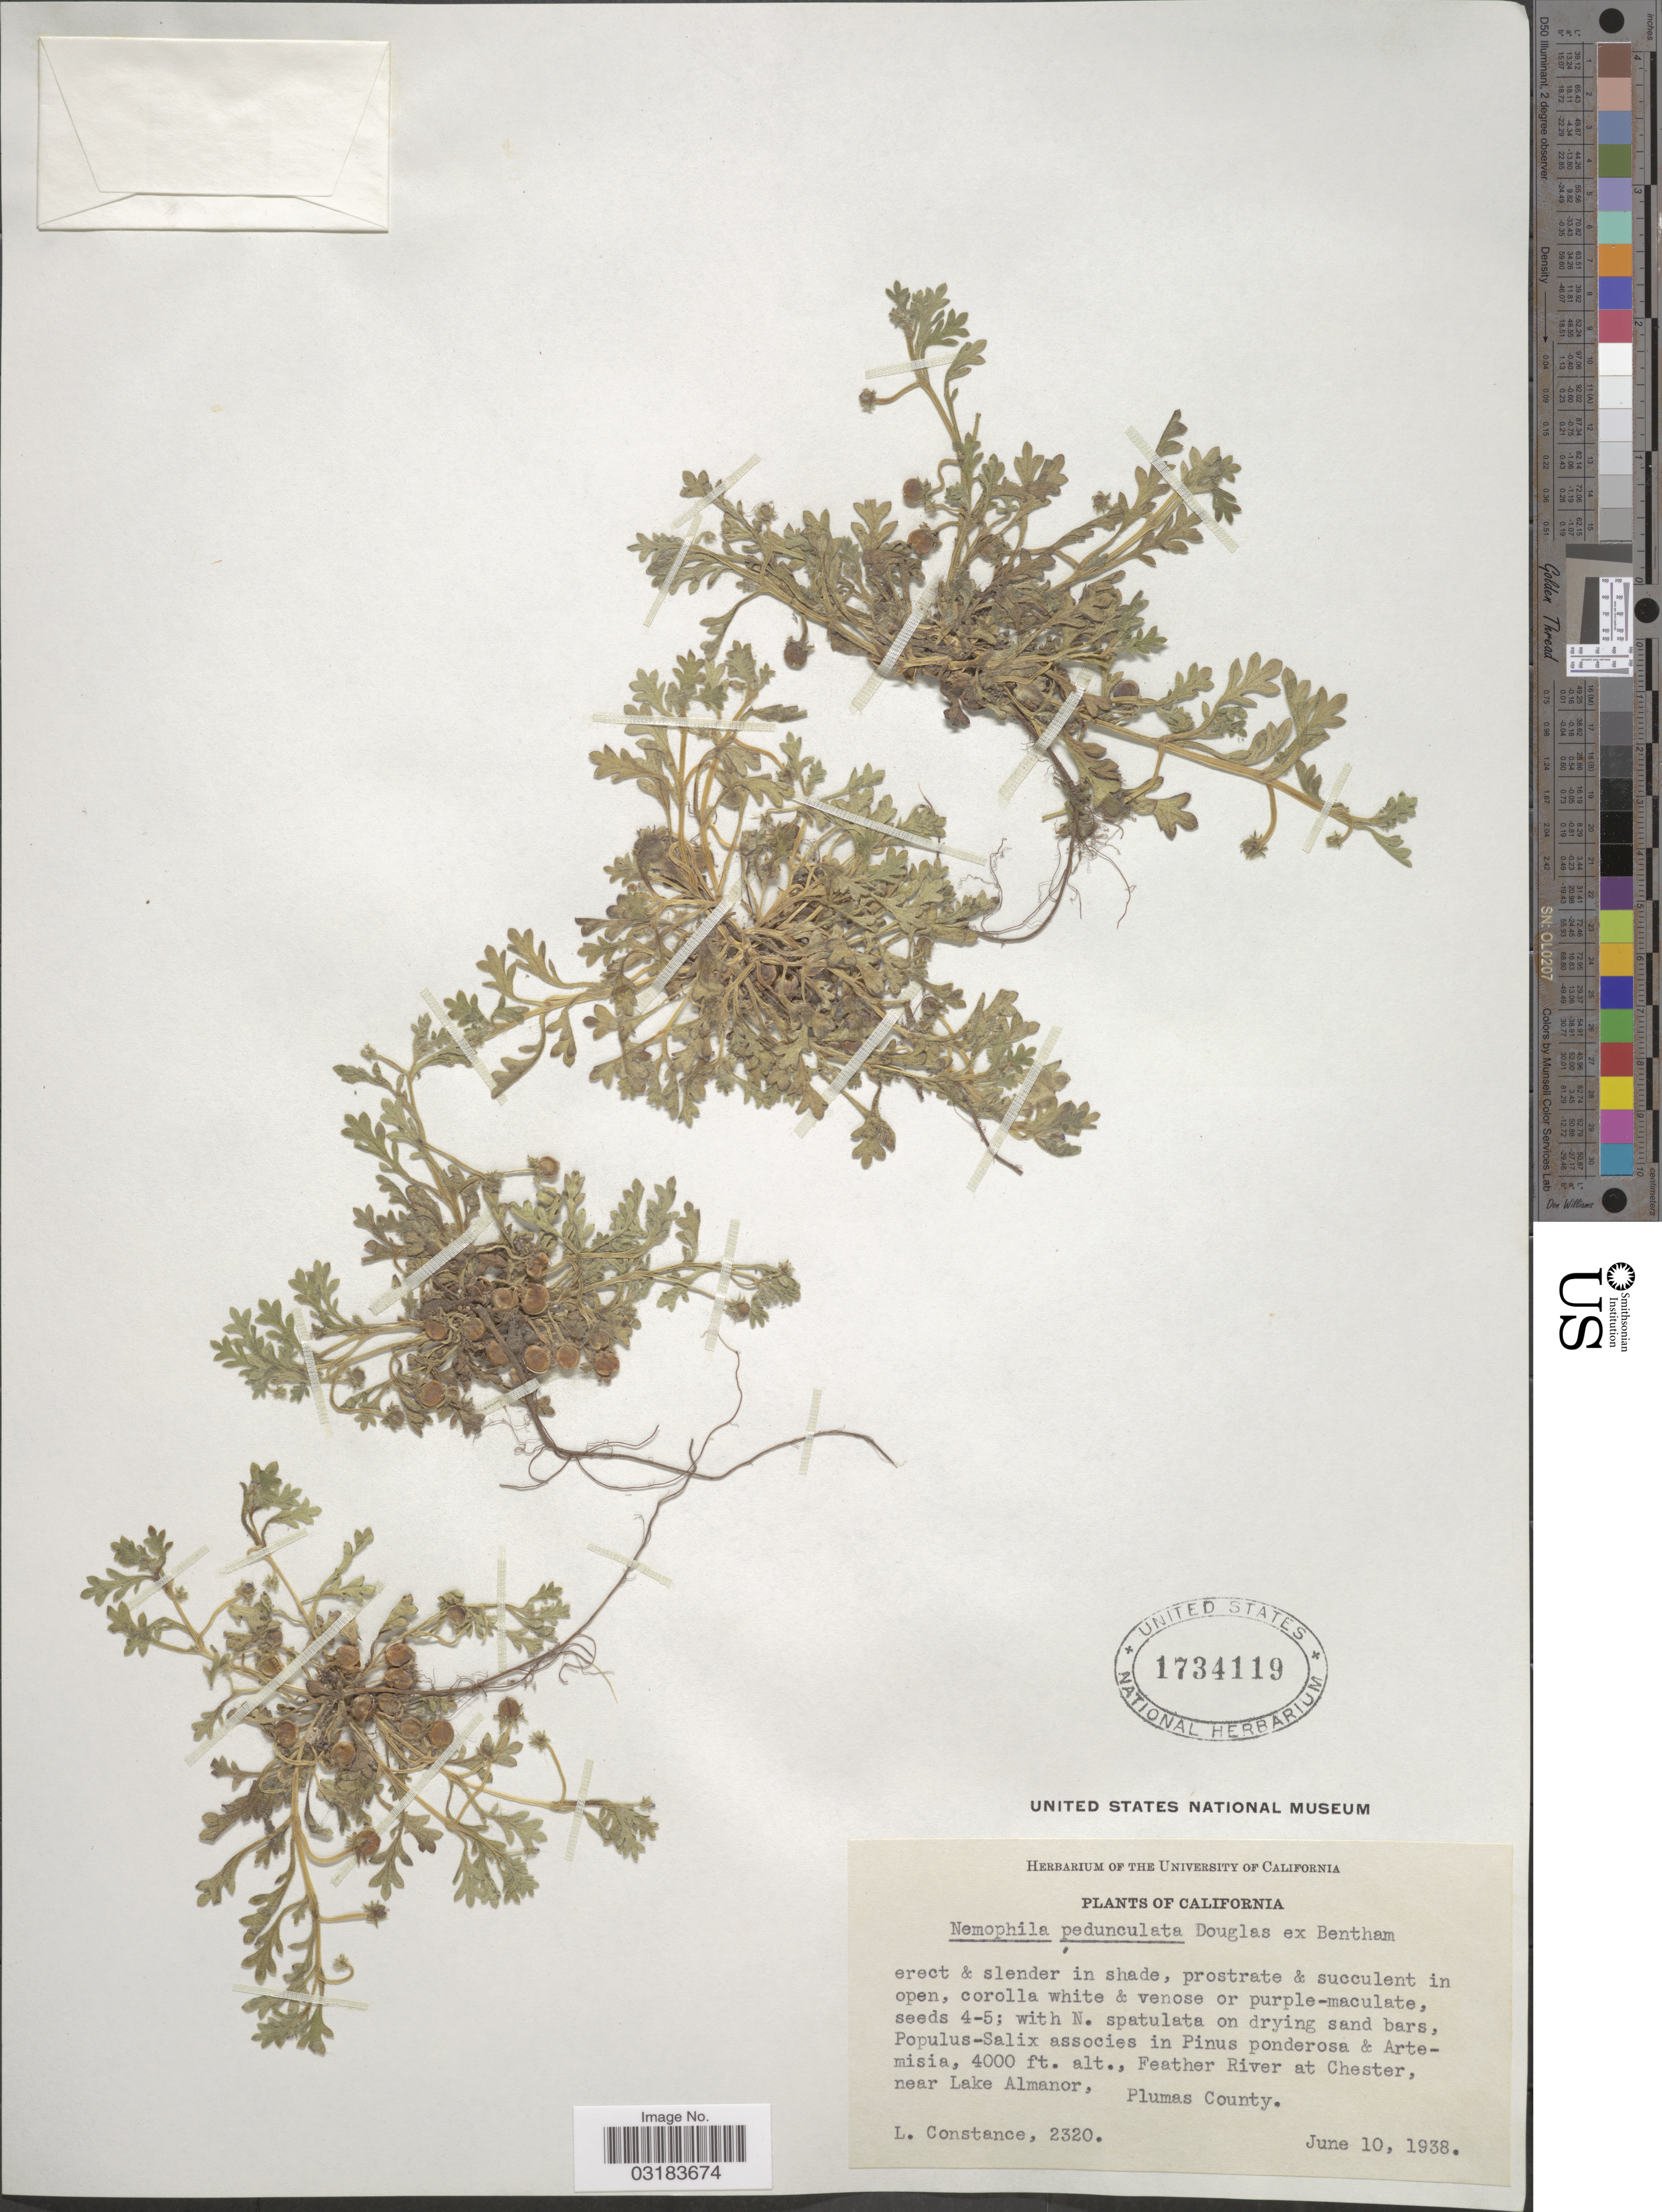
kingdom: Plantae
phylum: Tracheophyta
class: Magnoliopsida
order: Boraginales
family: Hydrophyllaceae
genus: Nemophila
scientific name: Nemophila pedunculata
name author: Douglas ex Benth.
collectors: L. Constance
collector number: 2320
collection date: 1938-06-10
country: United States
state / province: California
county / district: Plumas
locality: Feather River at Chester, near Lake Almanor, Plumas County.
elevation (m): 1219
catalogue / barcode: US 1734119